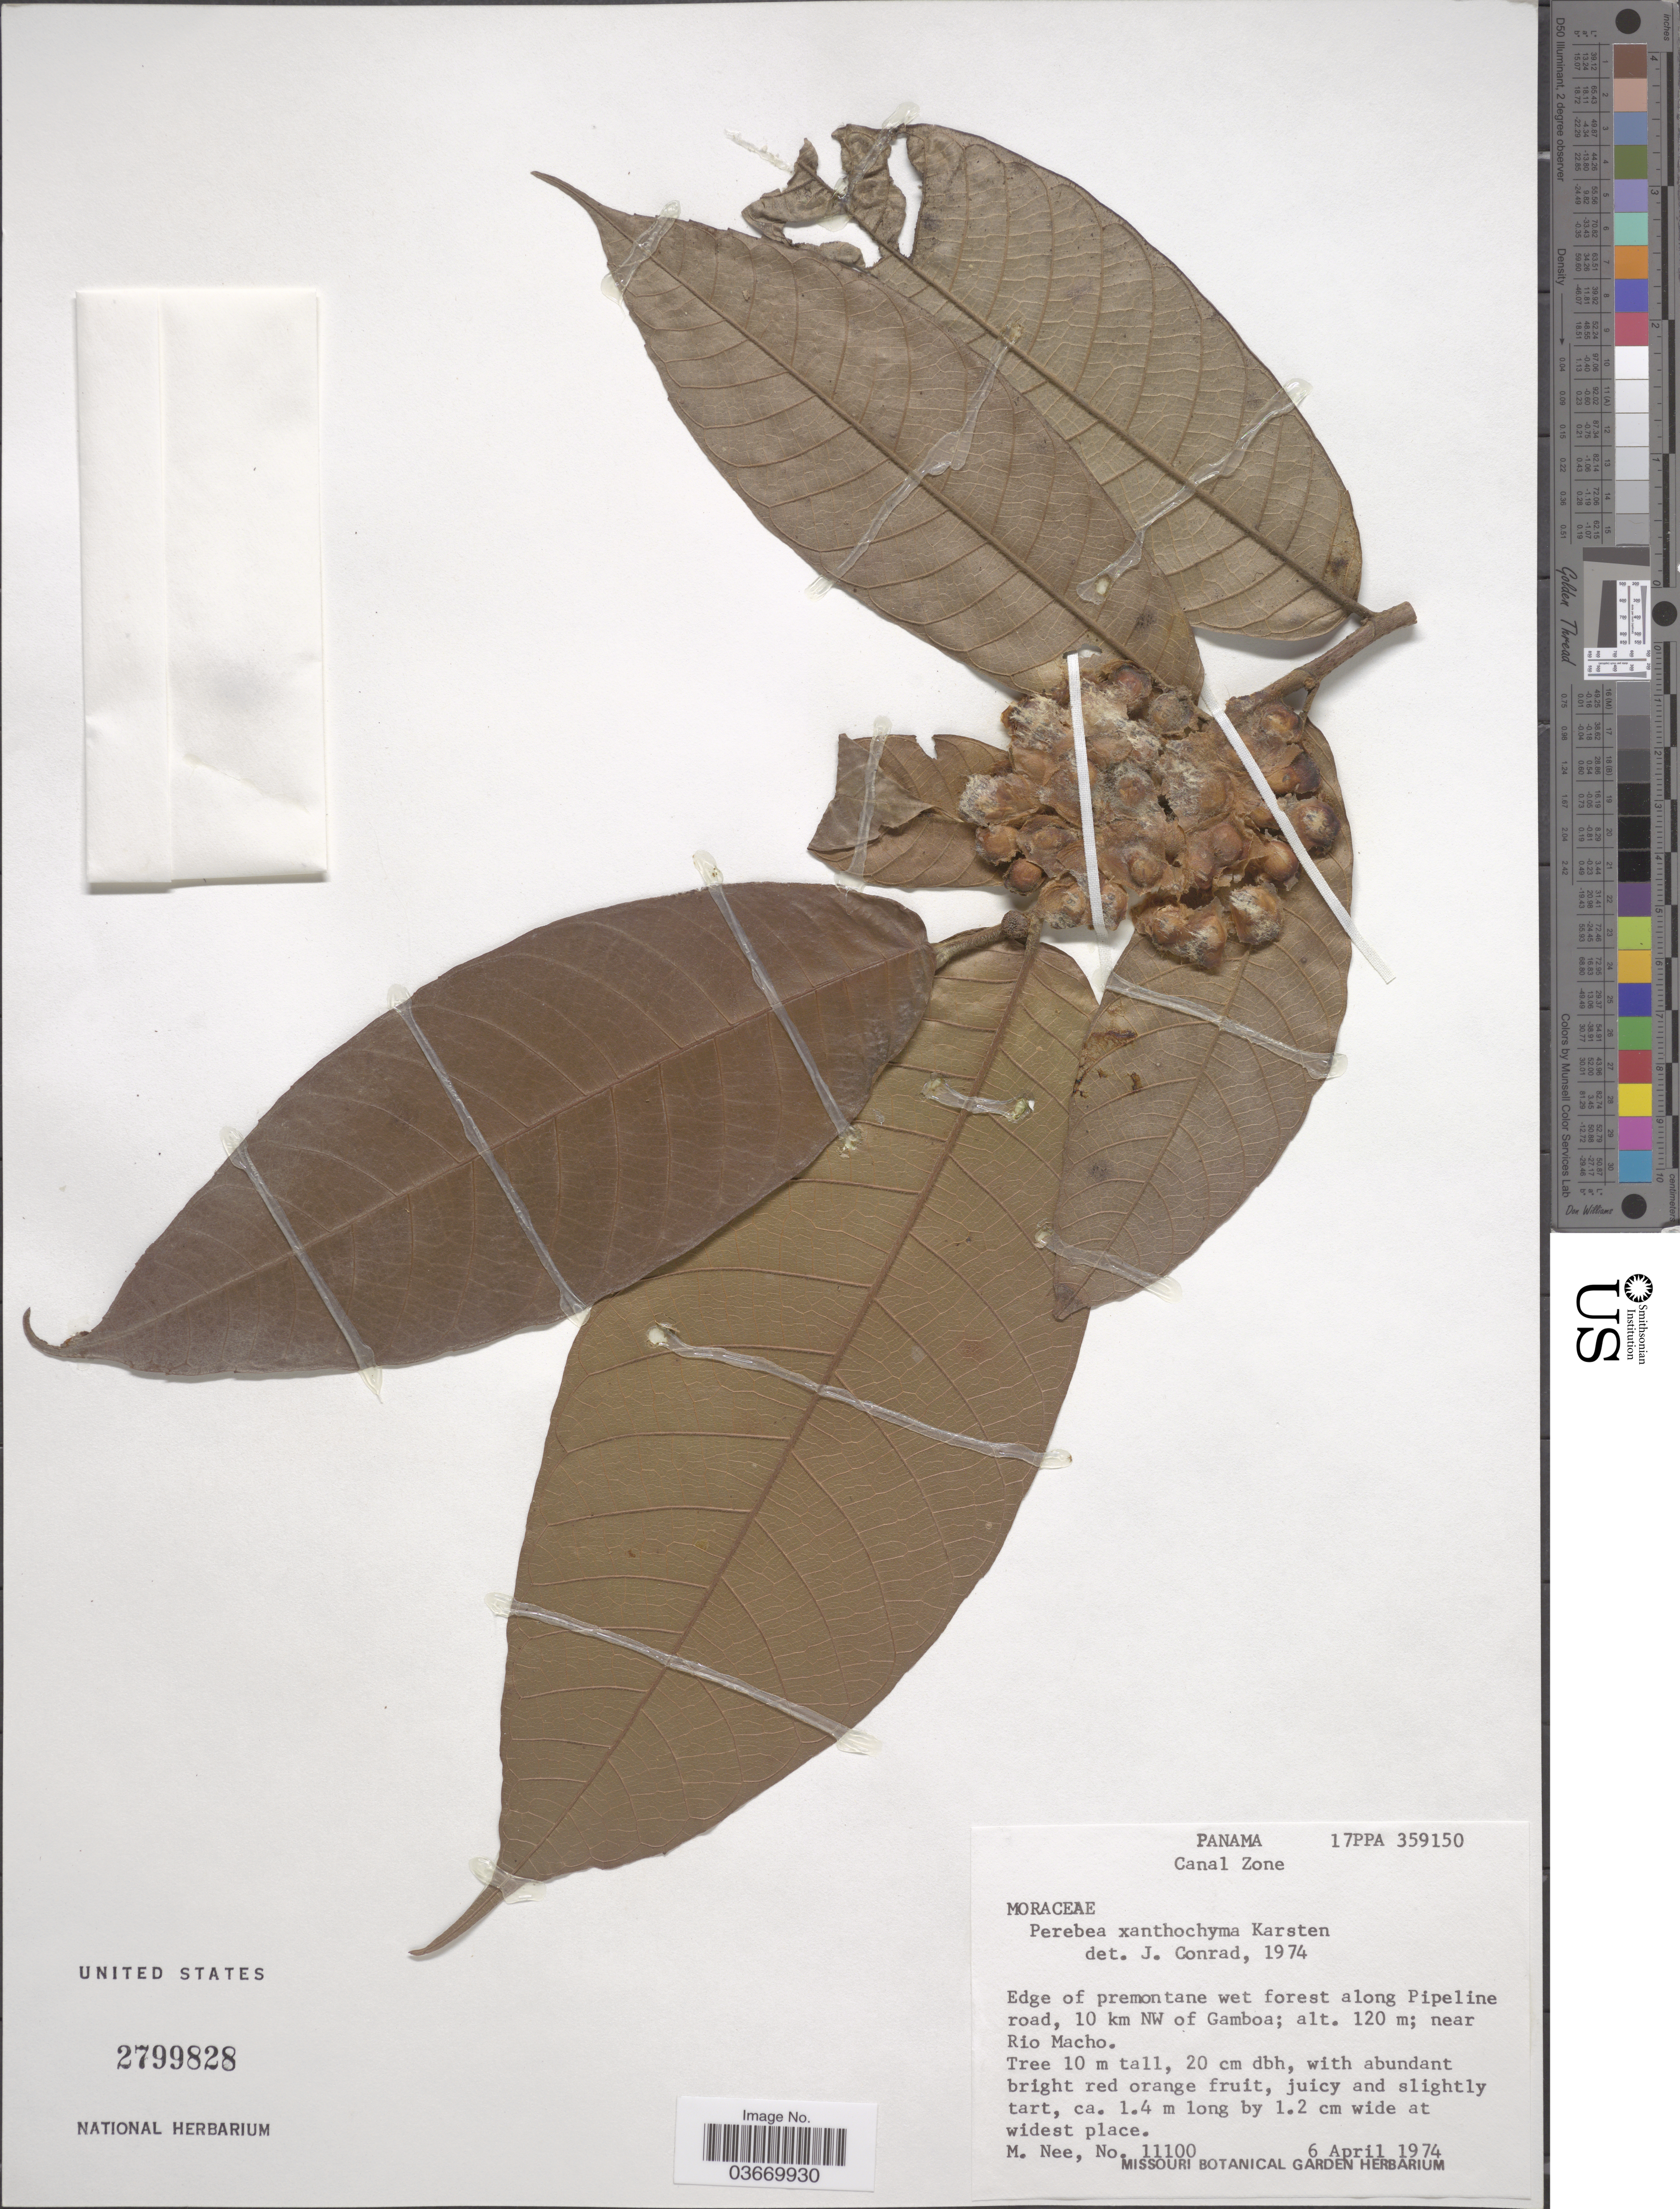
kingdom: Plantae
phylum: Tracheophyta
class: Magnoliopsida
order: Rosales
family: Moraceae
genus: Perebea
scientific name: Perebea xanthochyma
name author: H. Karst.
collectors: M. Nee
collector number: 11100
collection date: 1974-04-06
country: Panama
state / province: Colón / Panamá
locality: Canal Zone. Edge of premontane wet forest along Pipeline road, 10 km NW of Gamboa; near Rio Macho.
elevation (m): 120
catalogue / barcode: US 2799828